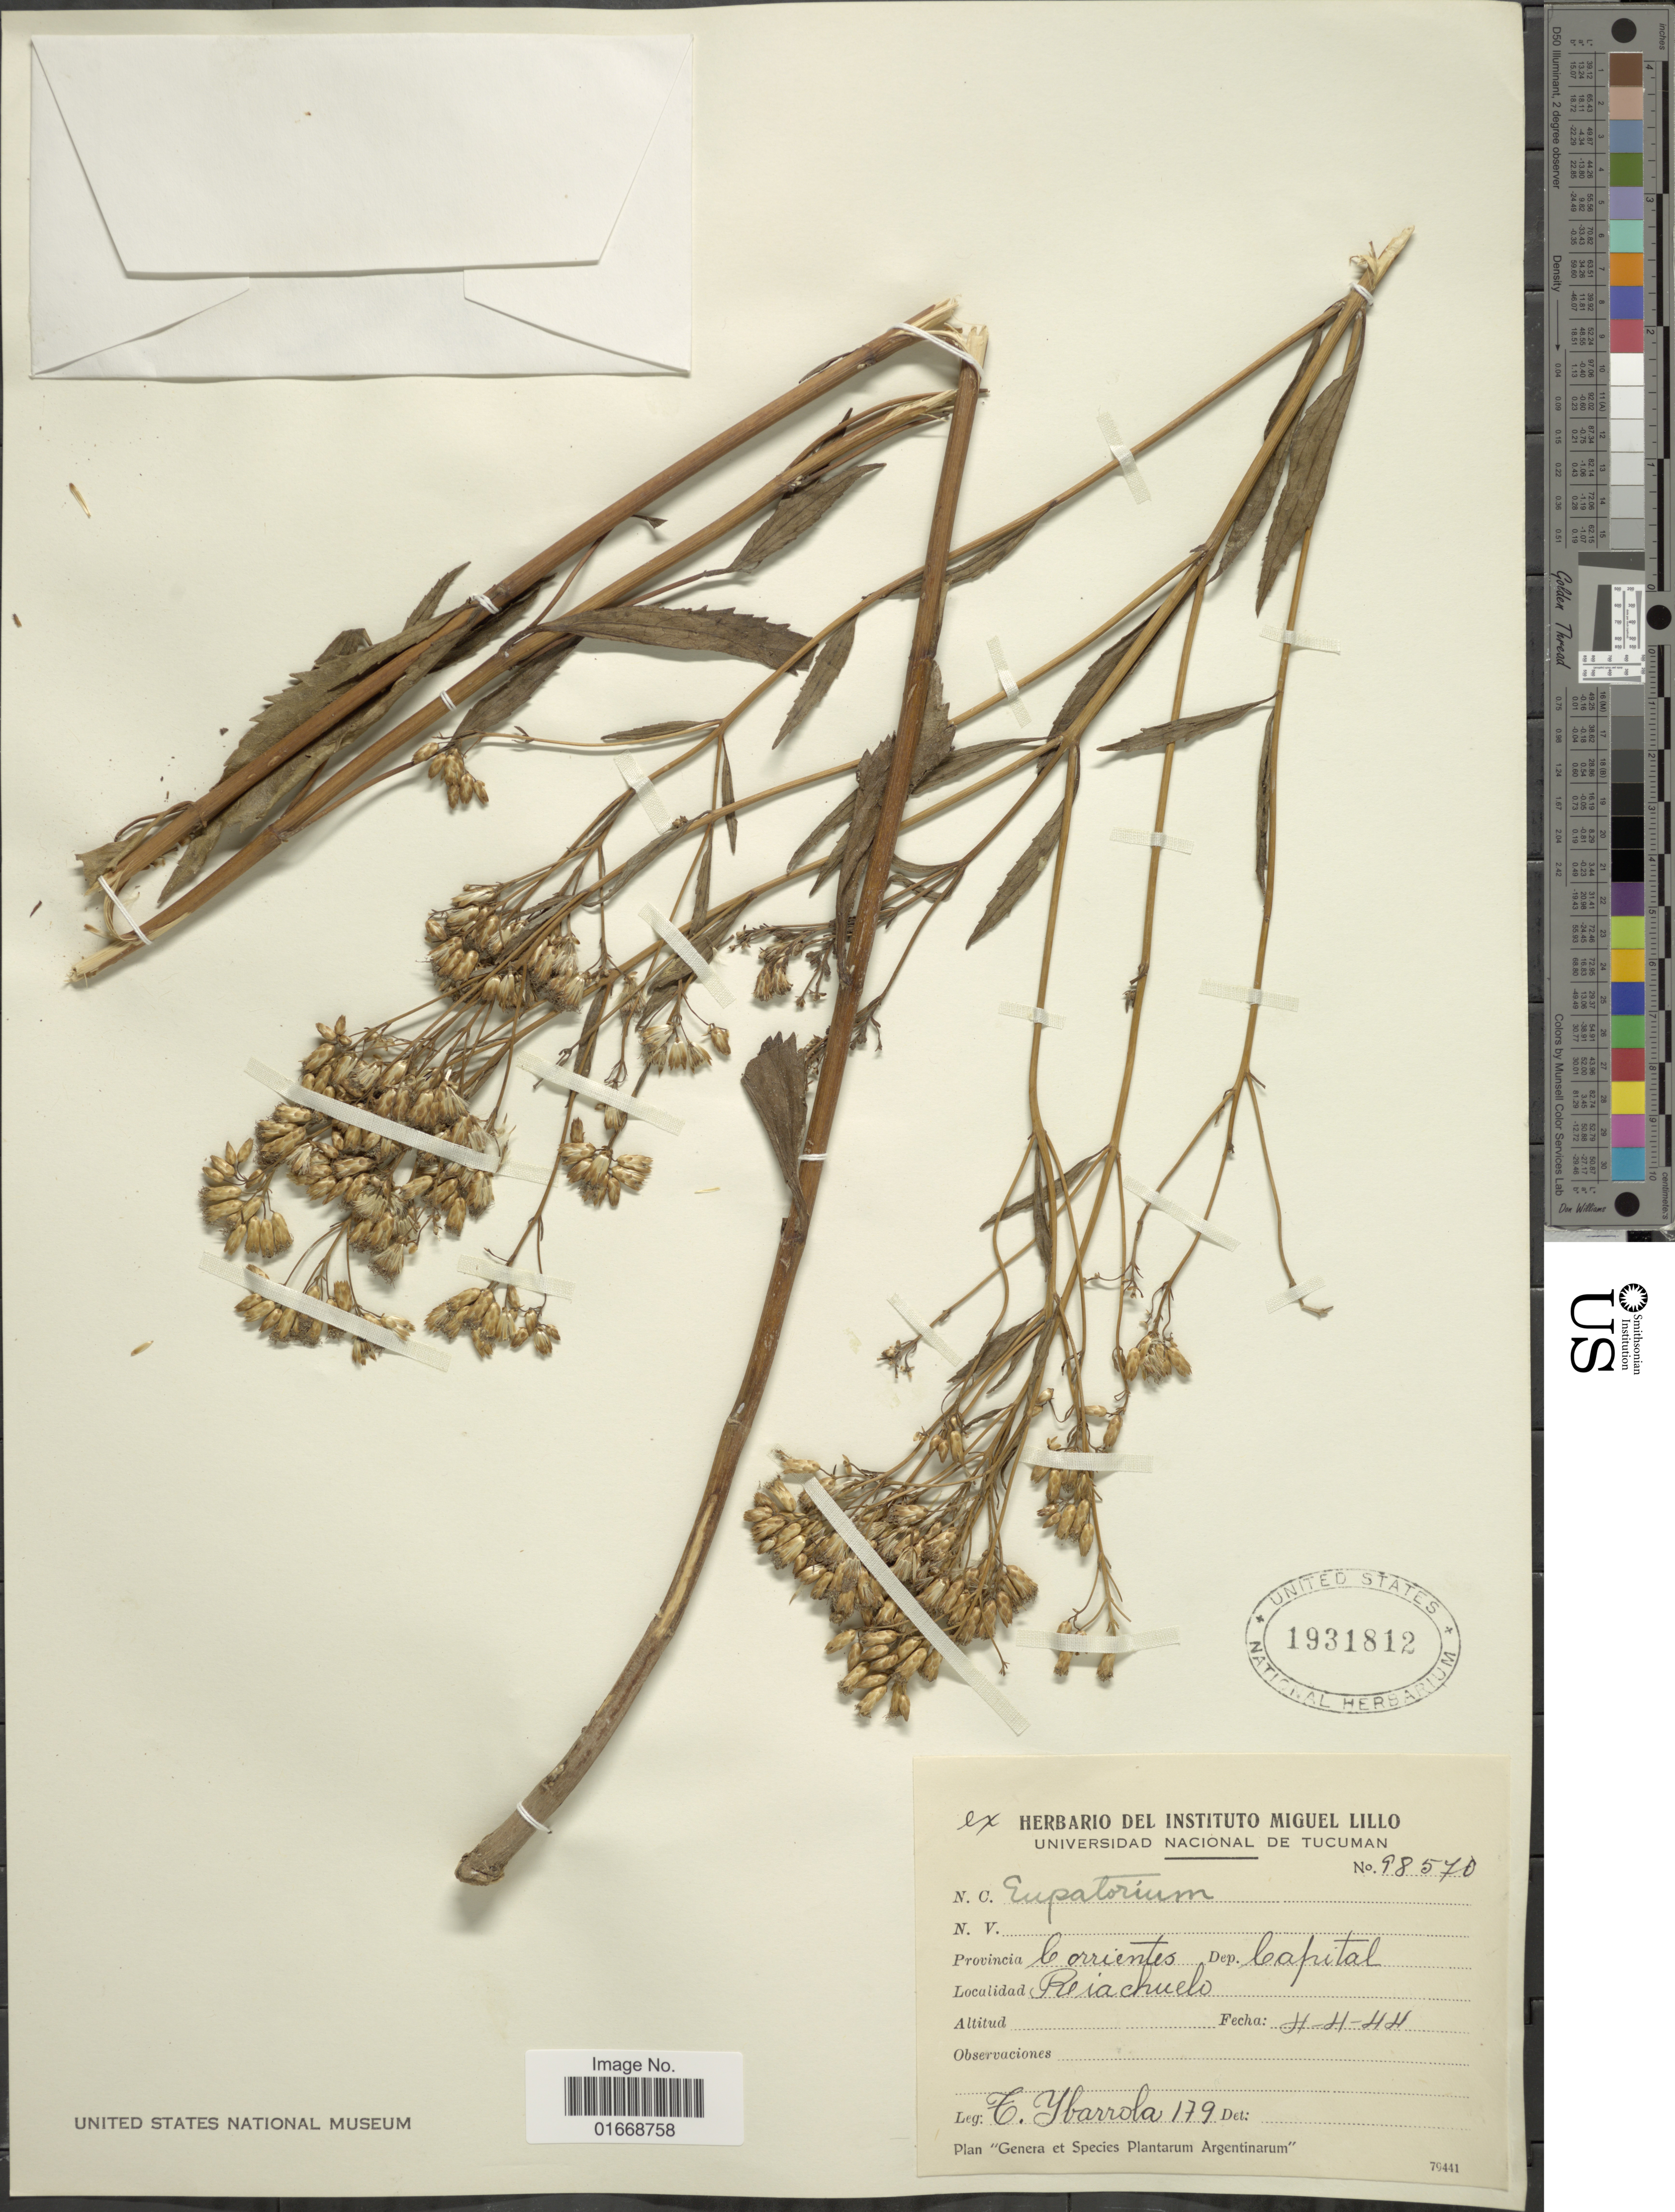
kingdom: Plantae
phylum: Tracheophyta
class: Magnoliopsida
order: Asterales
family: Asteraceae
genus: Chromolaena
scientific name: Chromolaena laevigatum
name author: Lam.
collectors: T. Ibarrola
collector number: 179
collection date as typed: Transcribed d/m/y: 4/4/44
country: Argentina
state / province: Corrientes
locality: Provincia Corrientes, Dep. Capital, Reiachuelo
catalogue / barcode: US 1931812